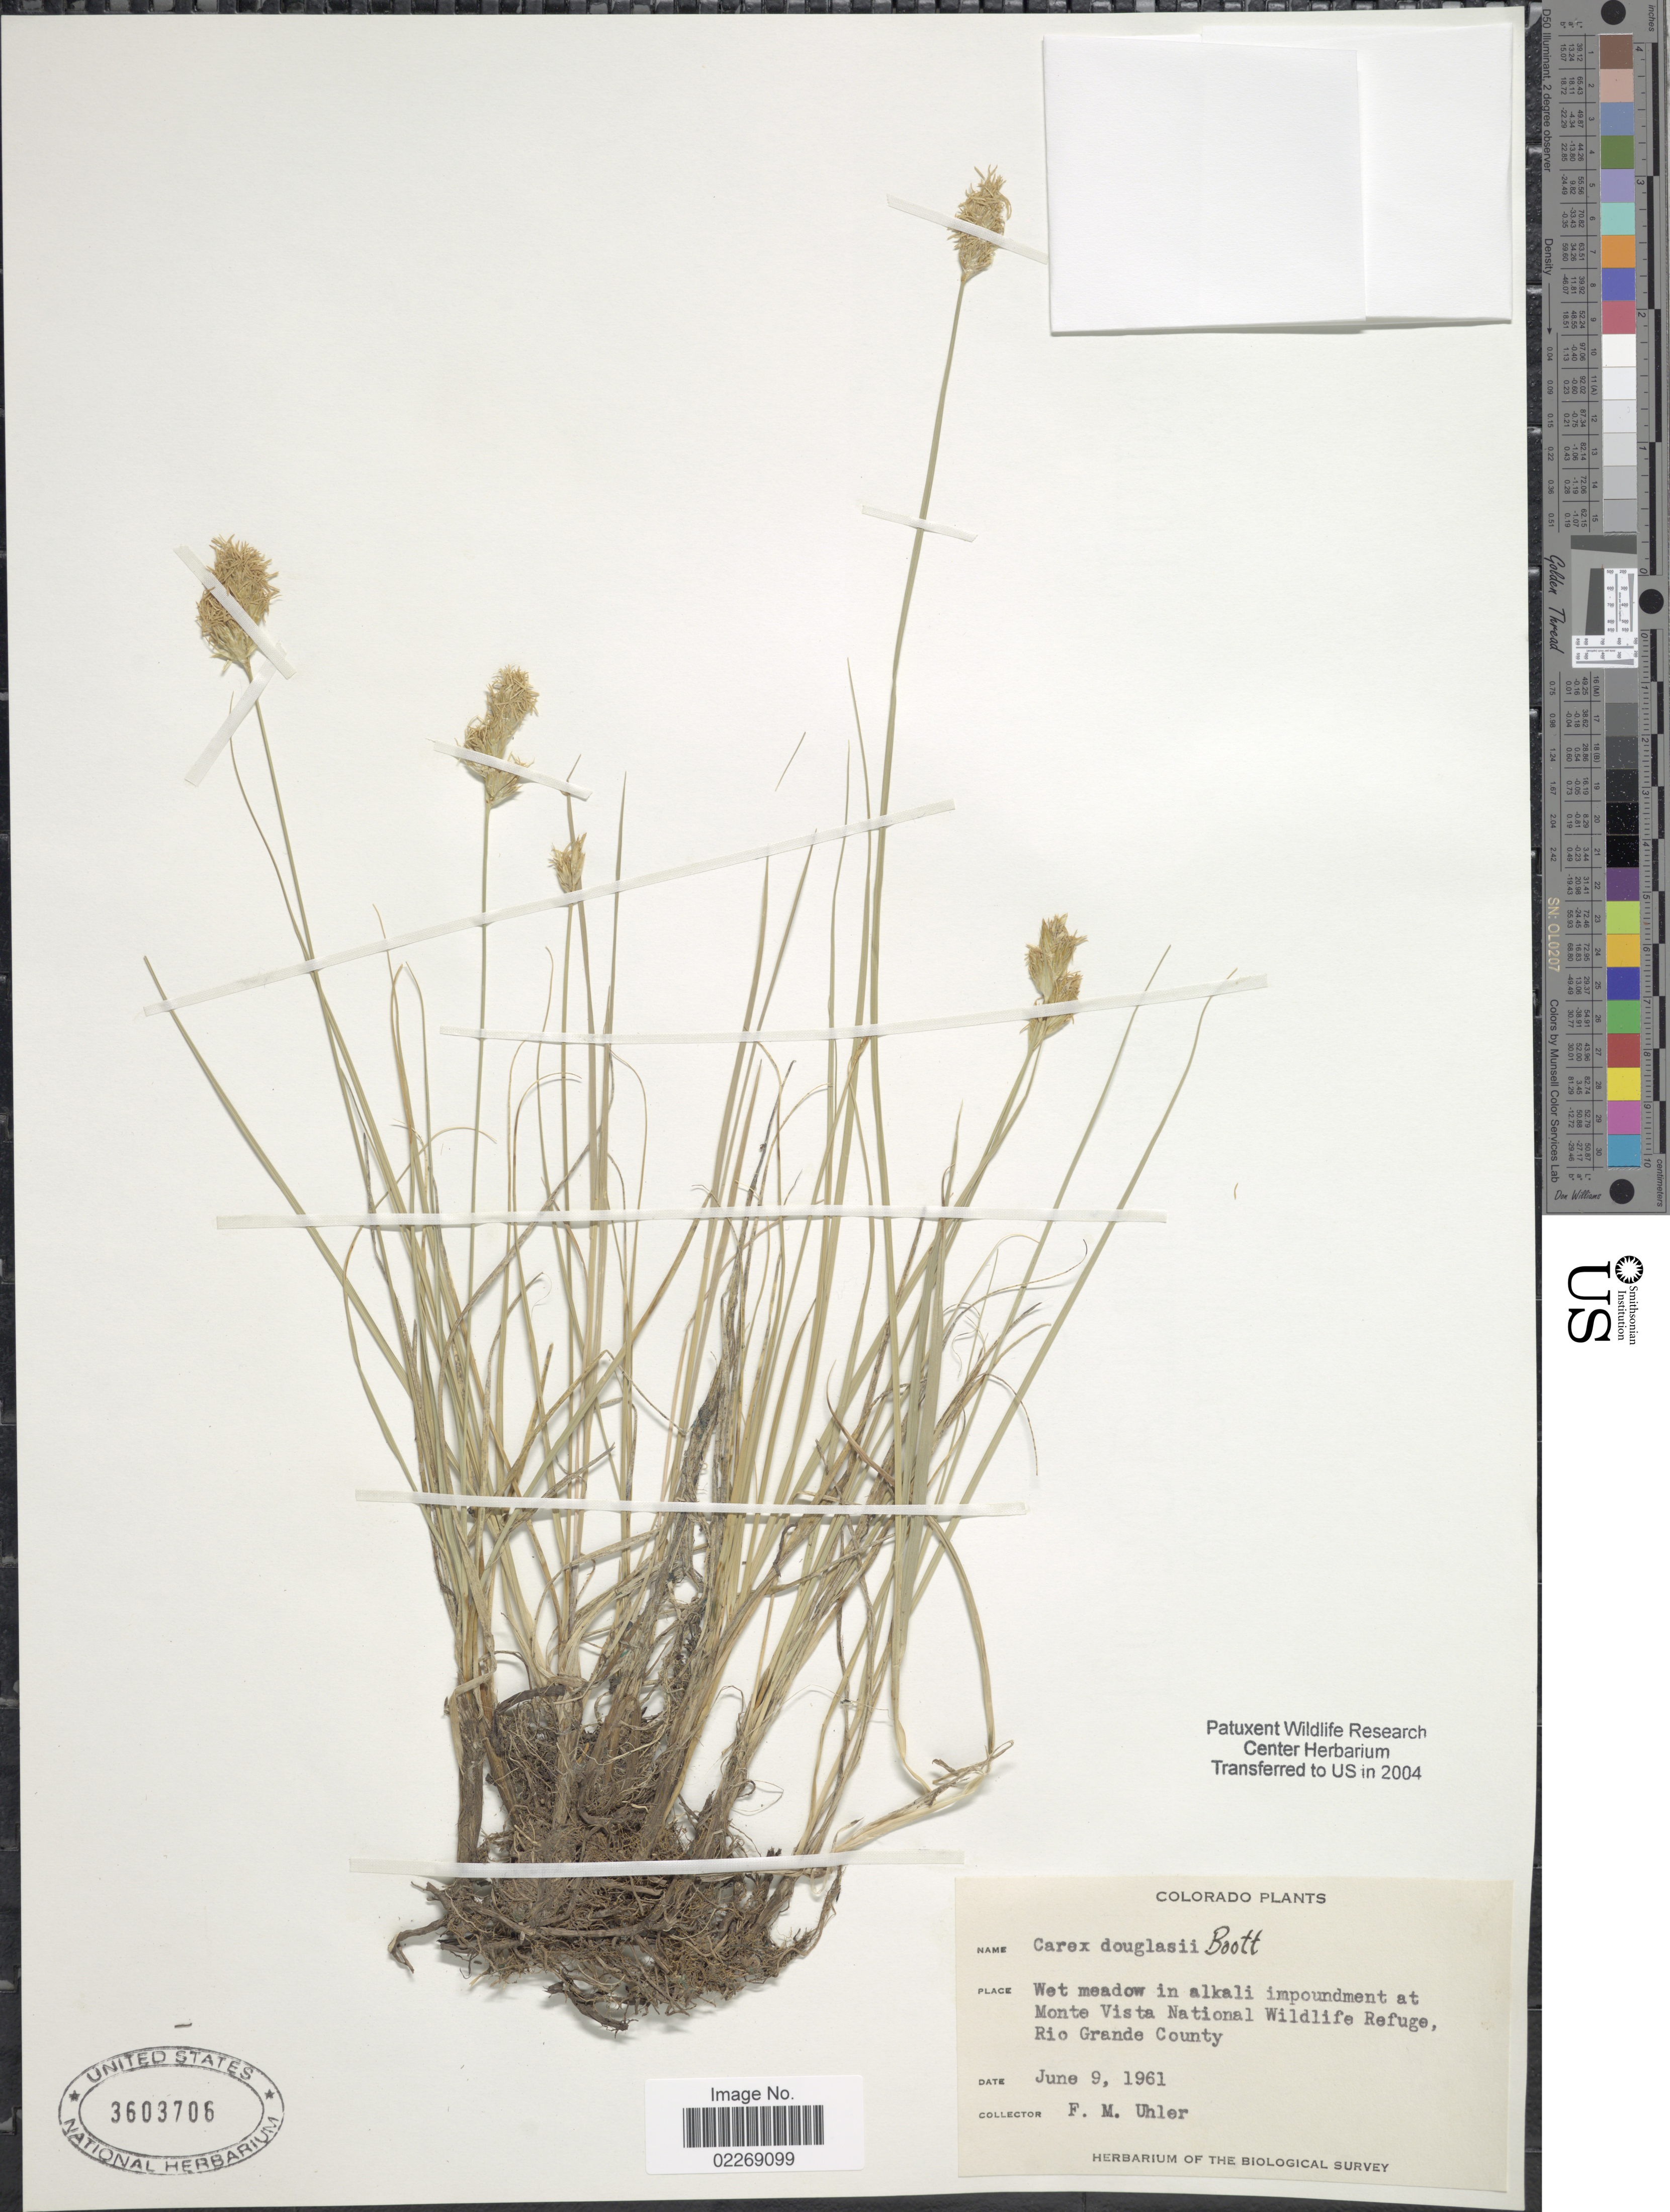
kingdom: Plantae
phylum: Tracheophyta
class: Liliopsida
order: Poales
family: Cyperaceae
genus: Carex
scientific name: Carex douglasii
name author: Boott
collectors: F. M. Uhler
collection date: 1961-06-09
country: United States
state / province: Colorado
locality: Monte Vista National Wildlife Refuge, Rio Grande County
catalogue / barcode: US 3603706